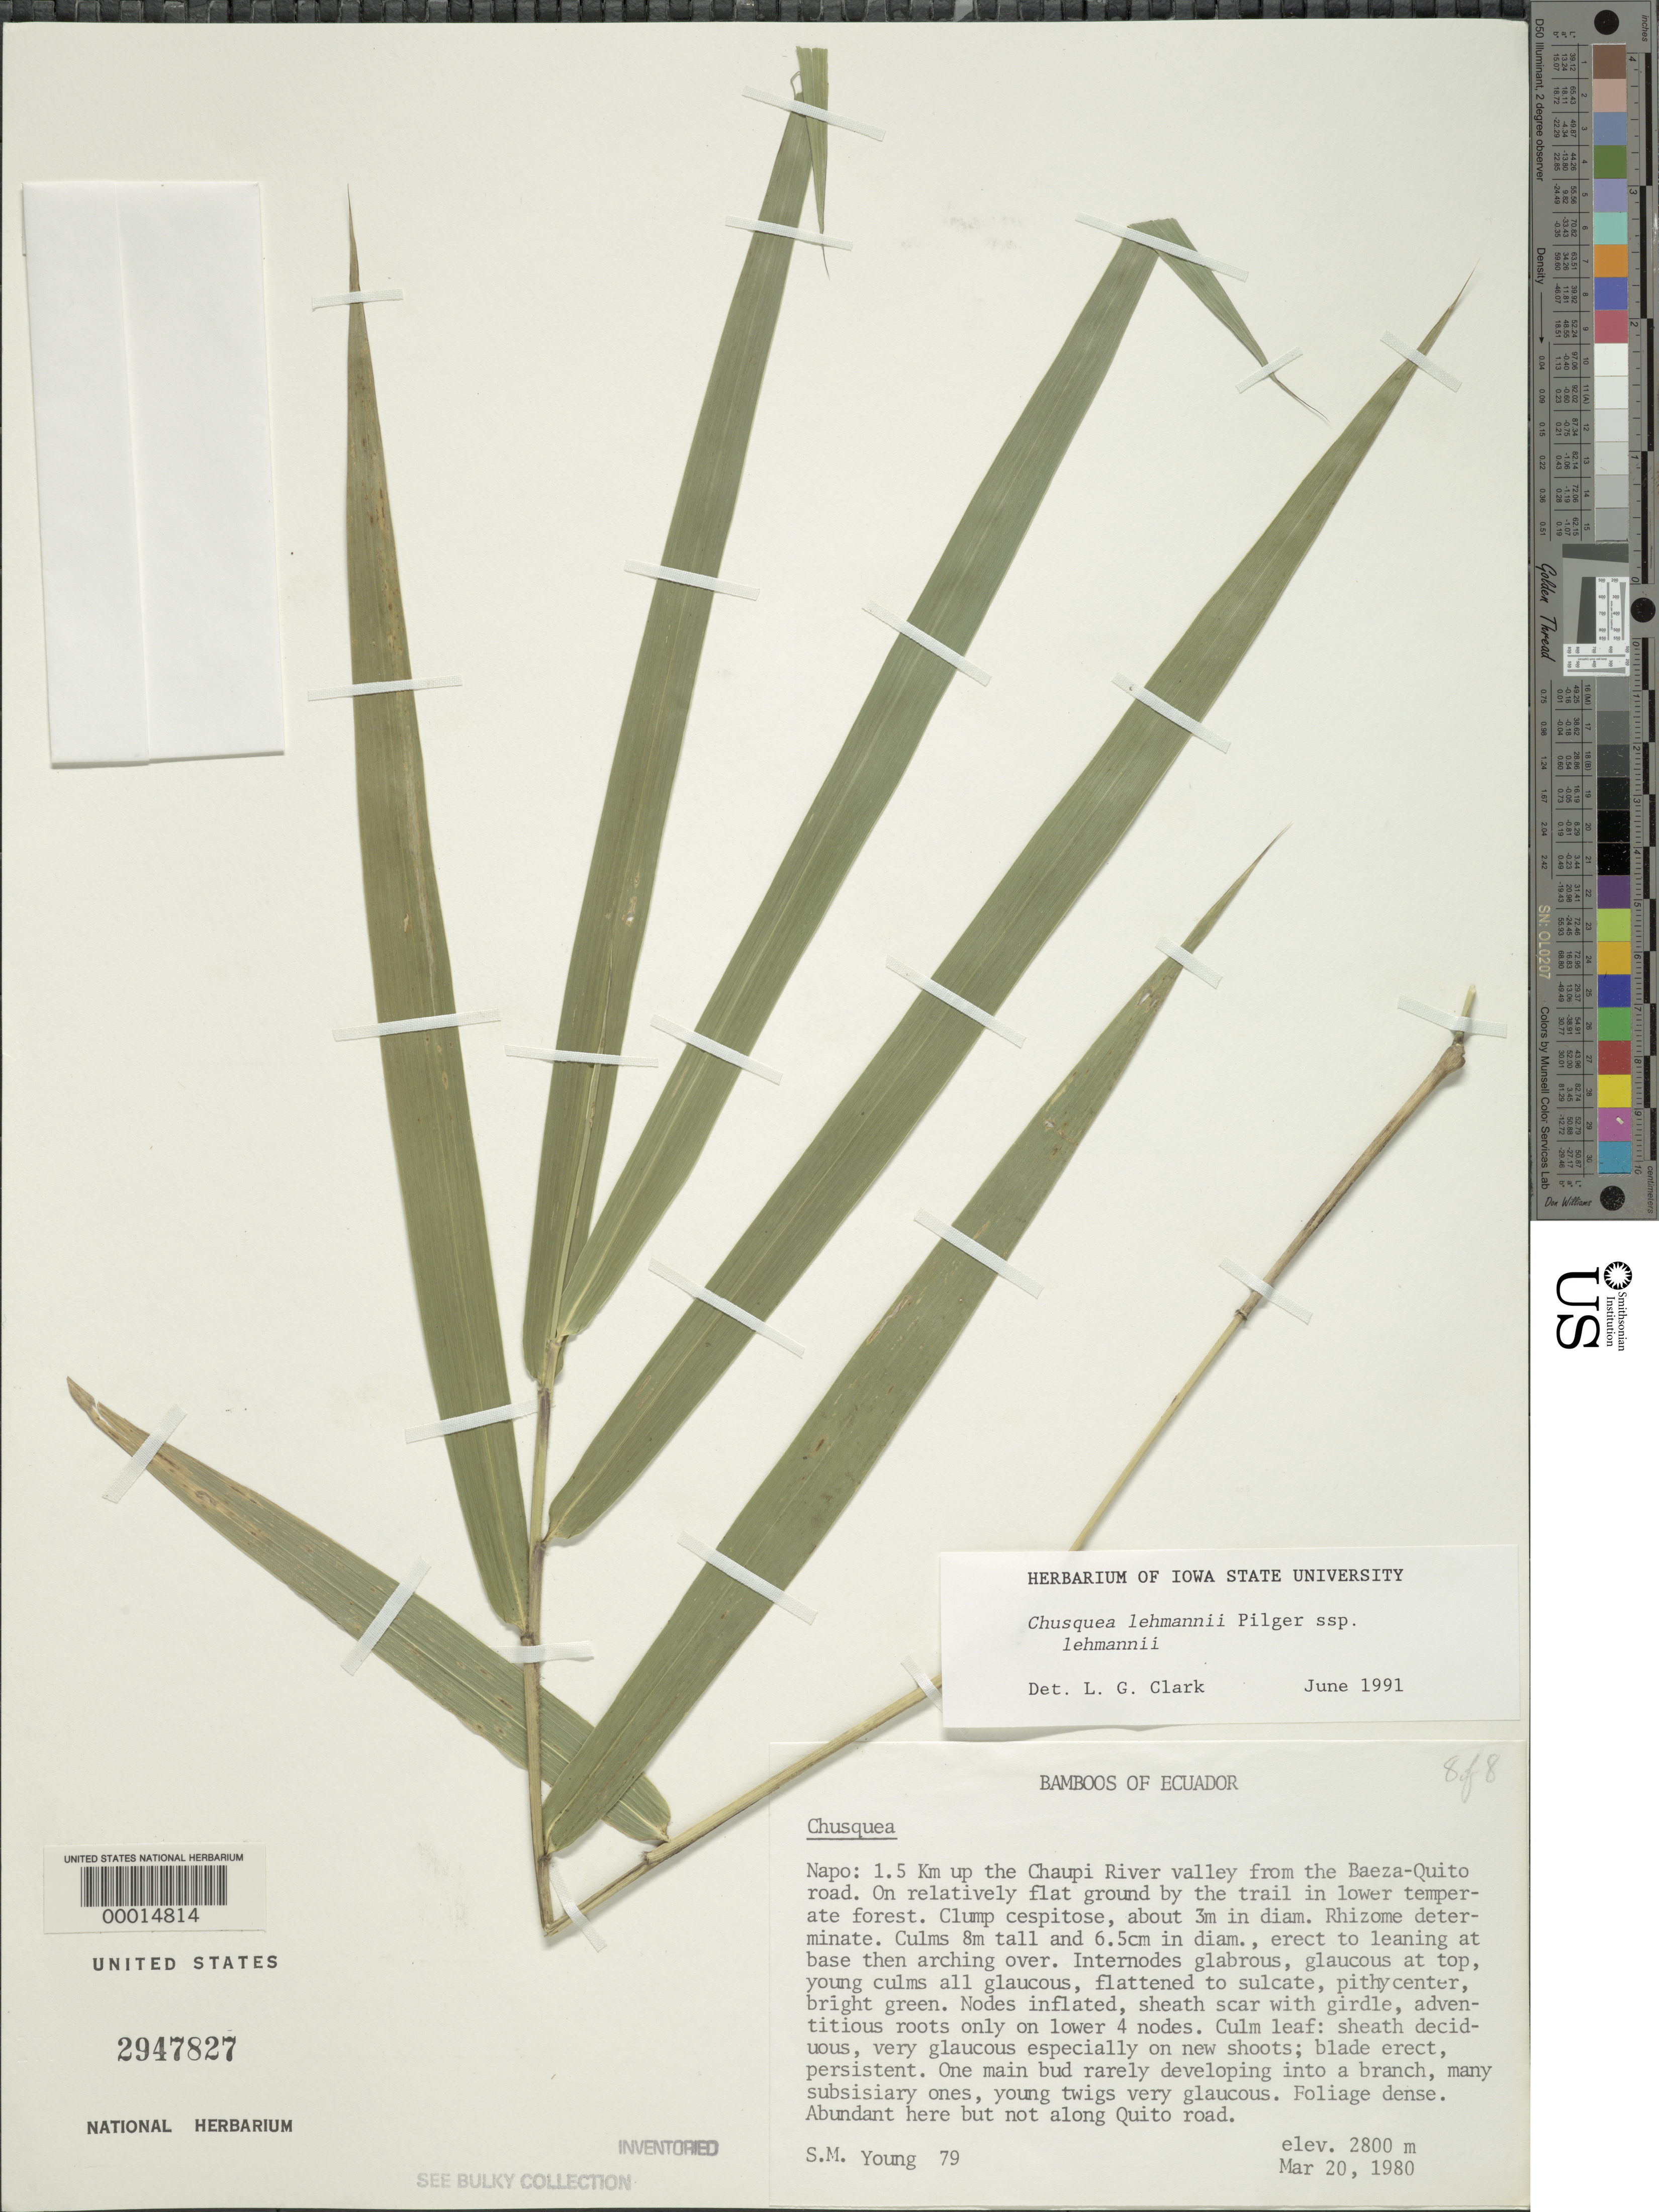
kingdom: Plantae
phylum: Tracheophyta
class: Liliopsida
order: Poales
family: Poaceae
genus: Chusquea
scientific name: Chusquea lehmannii subsp. lehmannii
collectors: S. Young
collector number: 79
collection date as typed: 20 Mar 1980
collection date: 1980-03-20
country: Ecuador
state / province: Napo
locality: Chaupi River Valley, baeza/quito road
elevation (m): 2800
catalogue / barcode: US 2947827